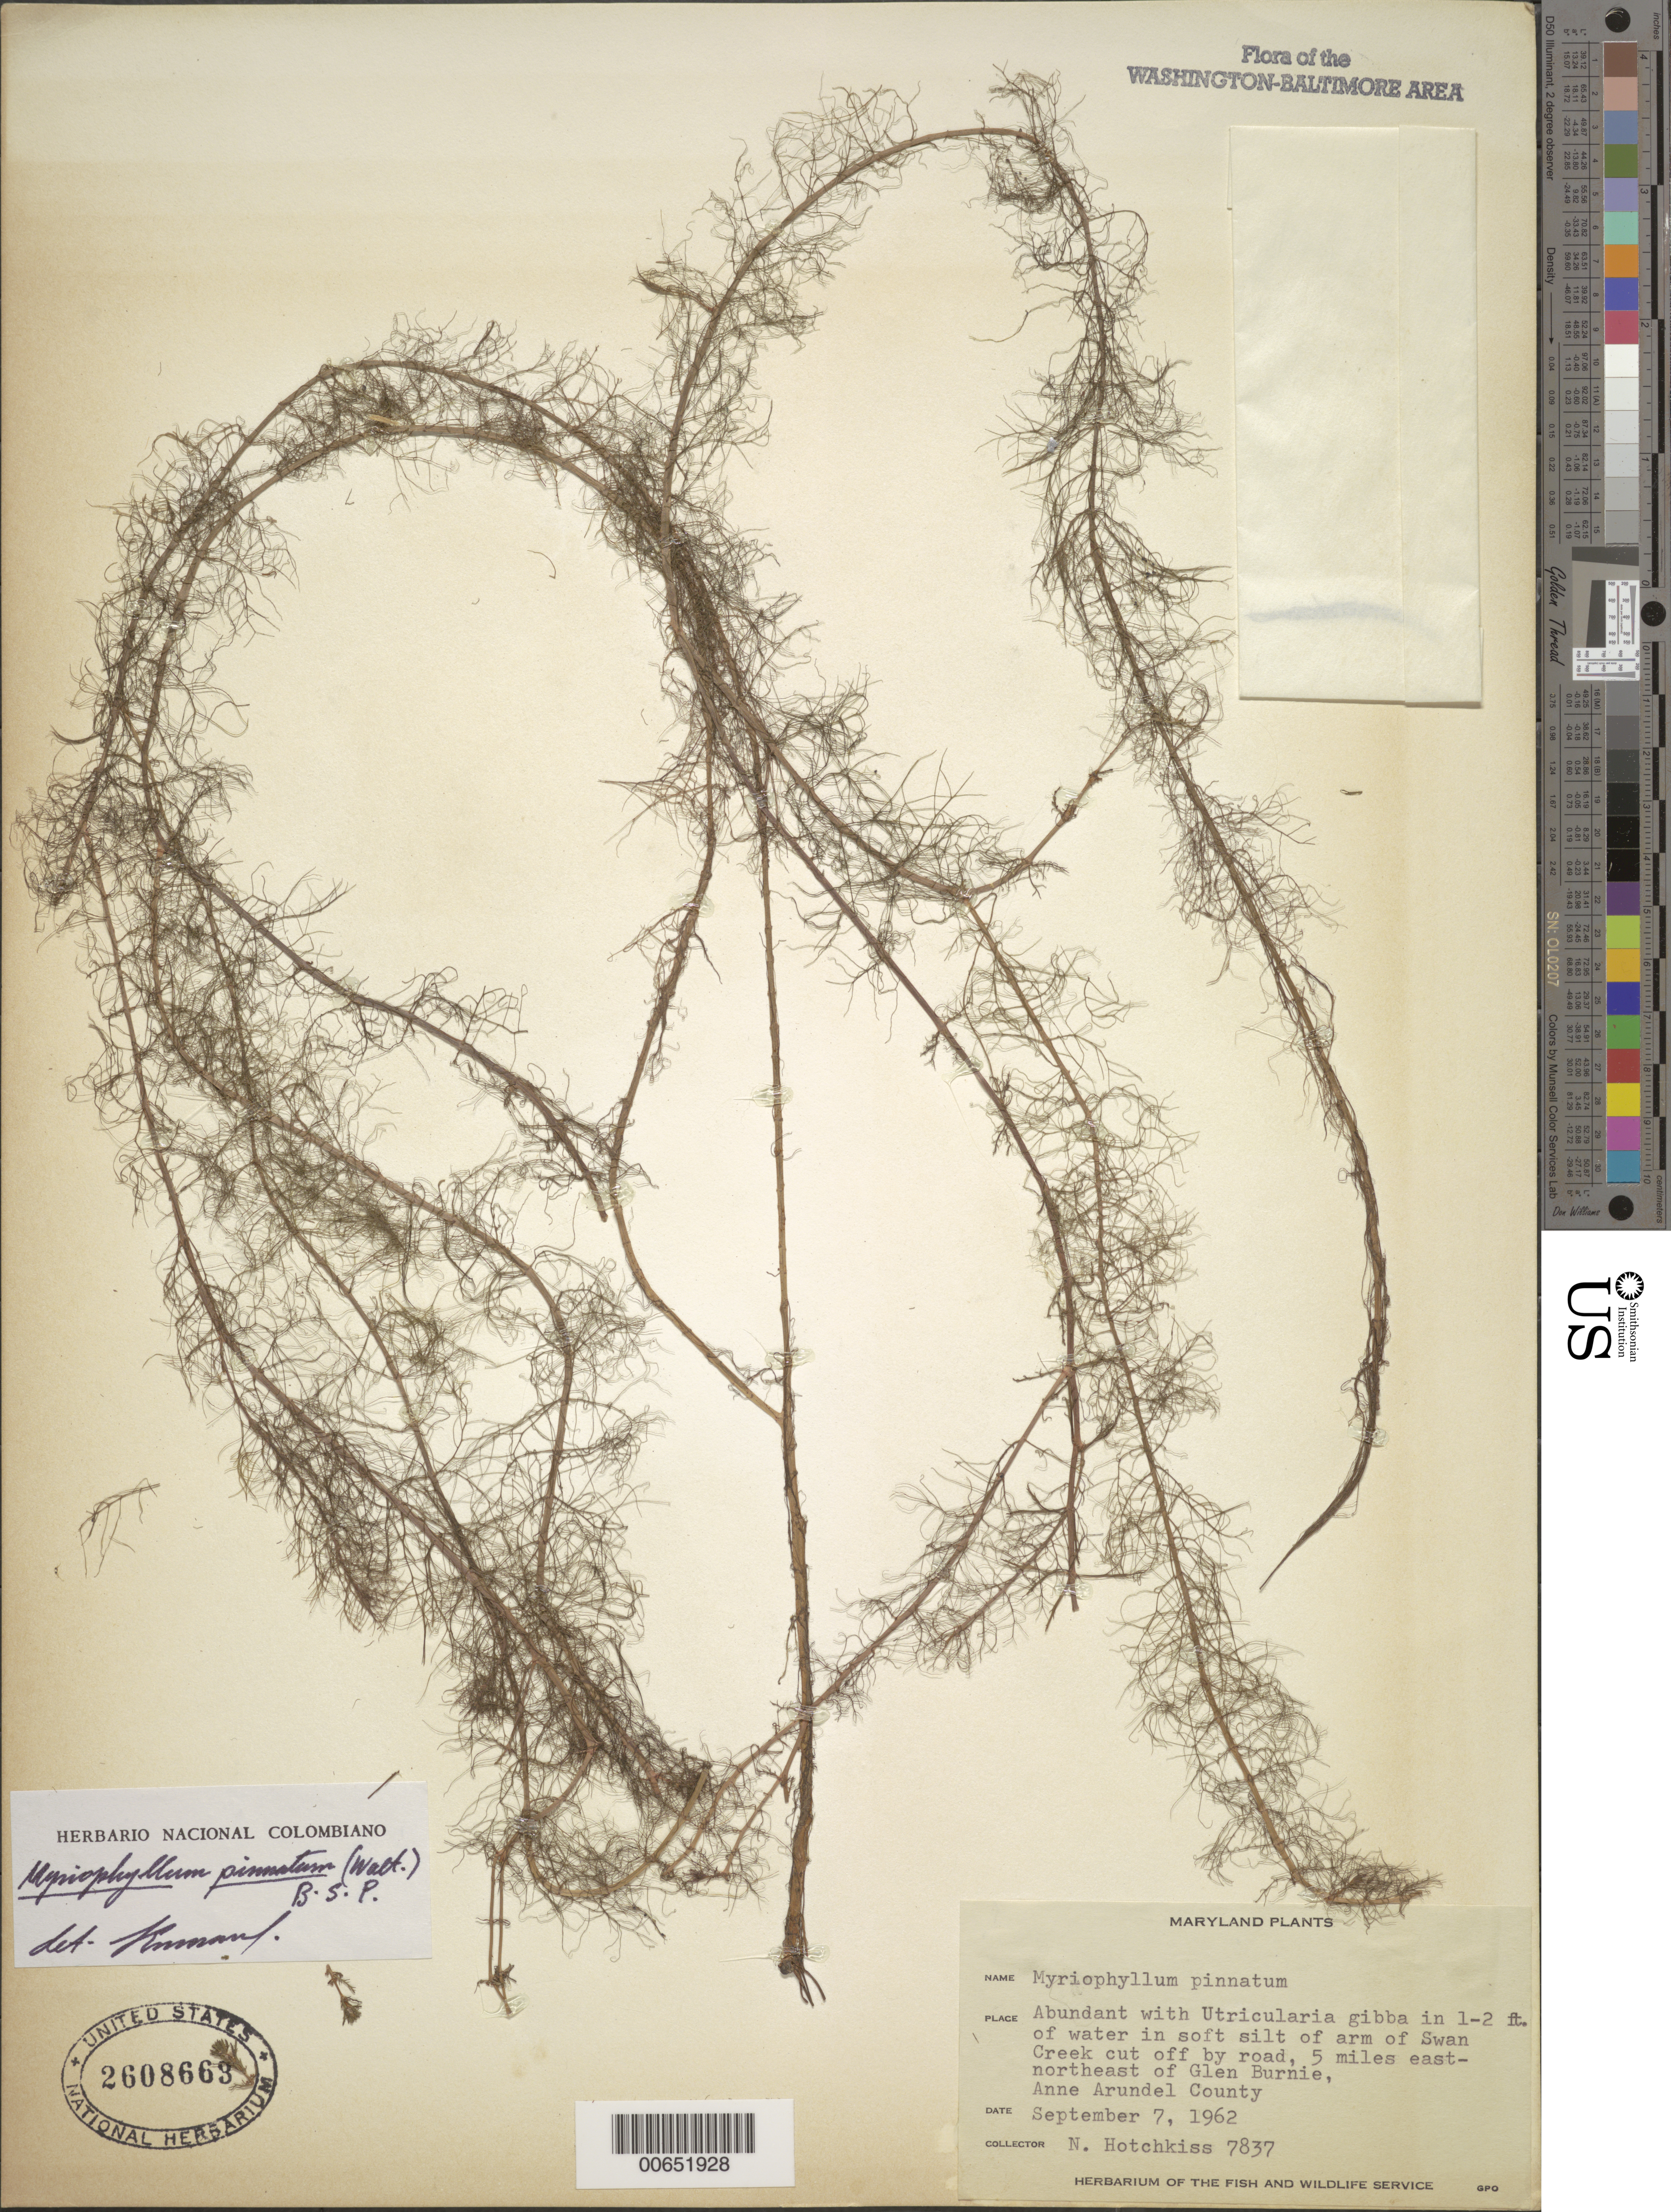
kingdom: Plantae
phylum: Tracheophyta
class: Magnoliopsida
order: Saxifragales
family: Haloragaceae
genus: Myriophyllum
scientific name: Myriophyllum pinnatum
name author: (Walter) Britton, Stearns & Poggenb.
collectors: N. Hotchkiss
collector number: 7837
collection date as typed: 07 Sep 1962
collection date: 1962-09-07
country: United States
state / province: Maryland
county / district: Anne Arundel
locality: Swan Creek ENE of Glen Burnie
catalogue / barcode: US 2608663-2